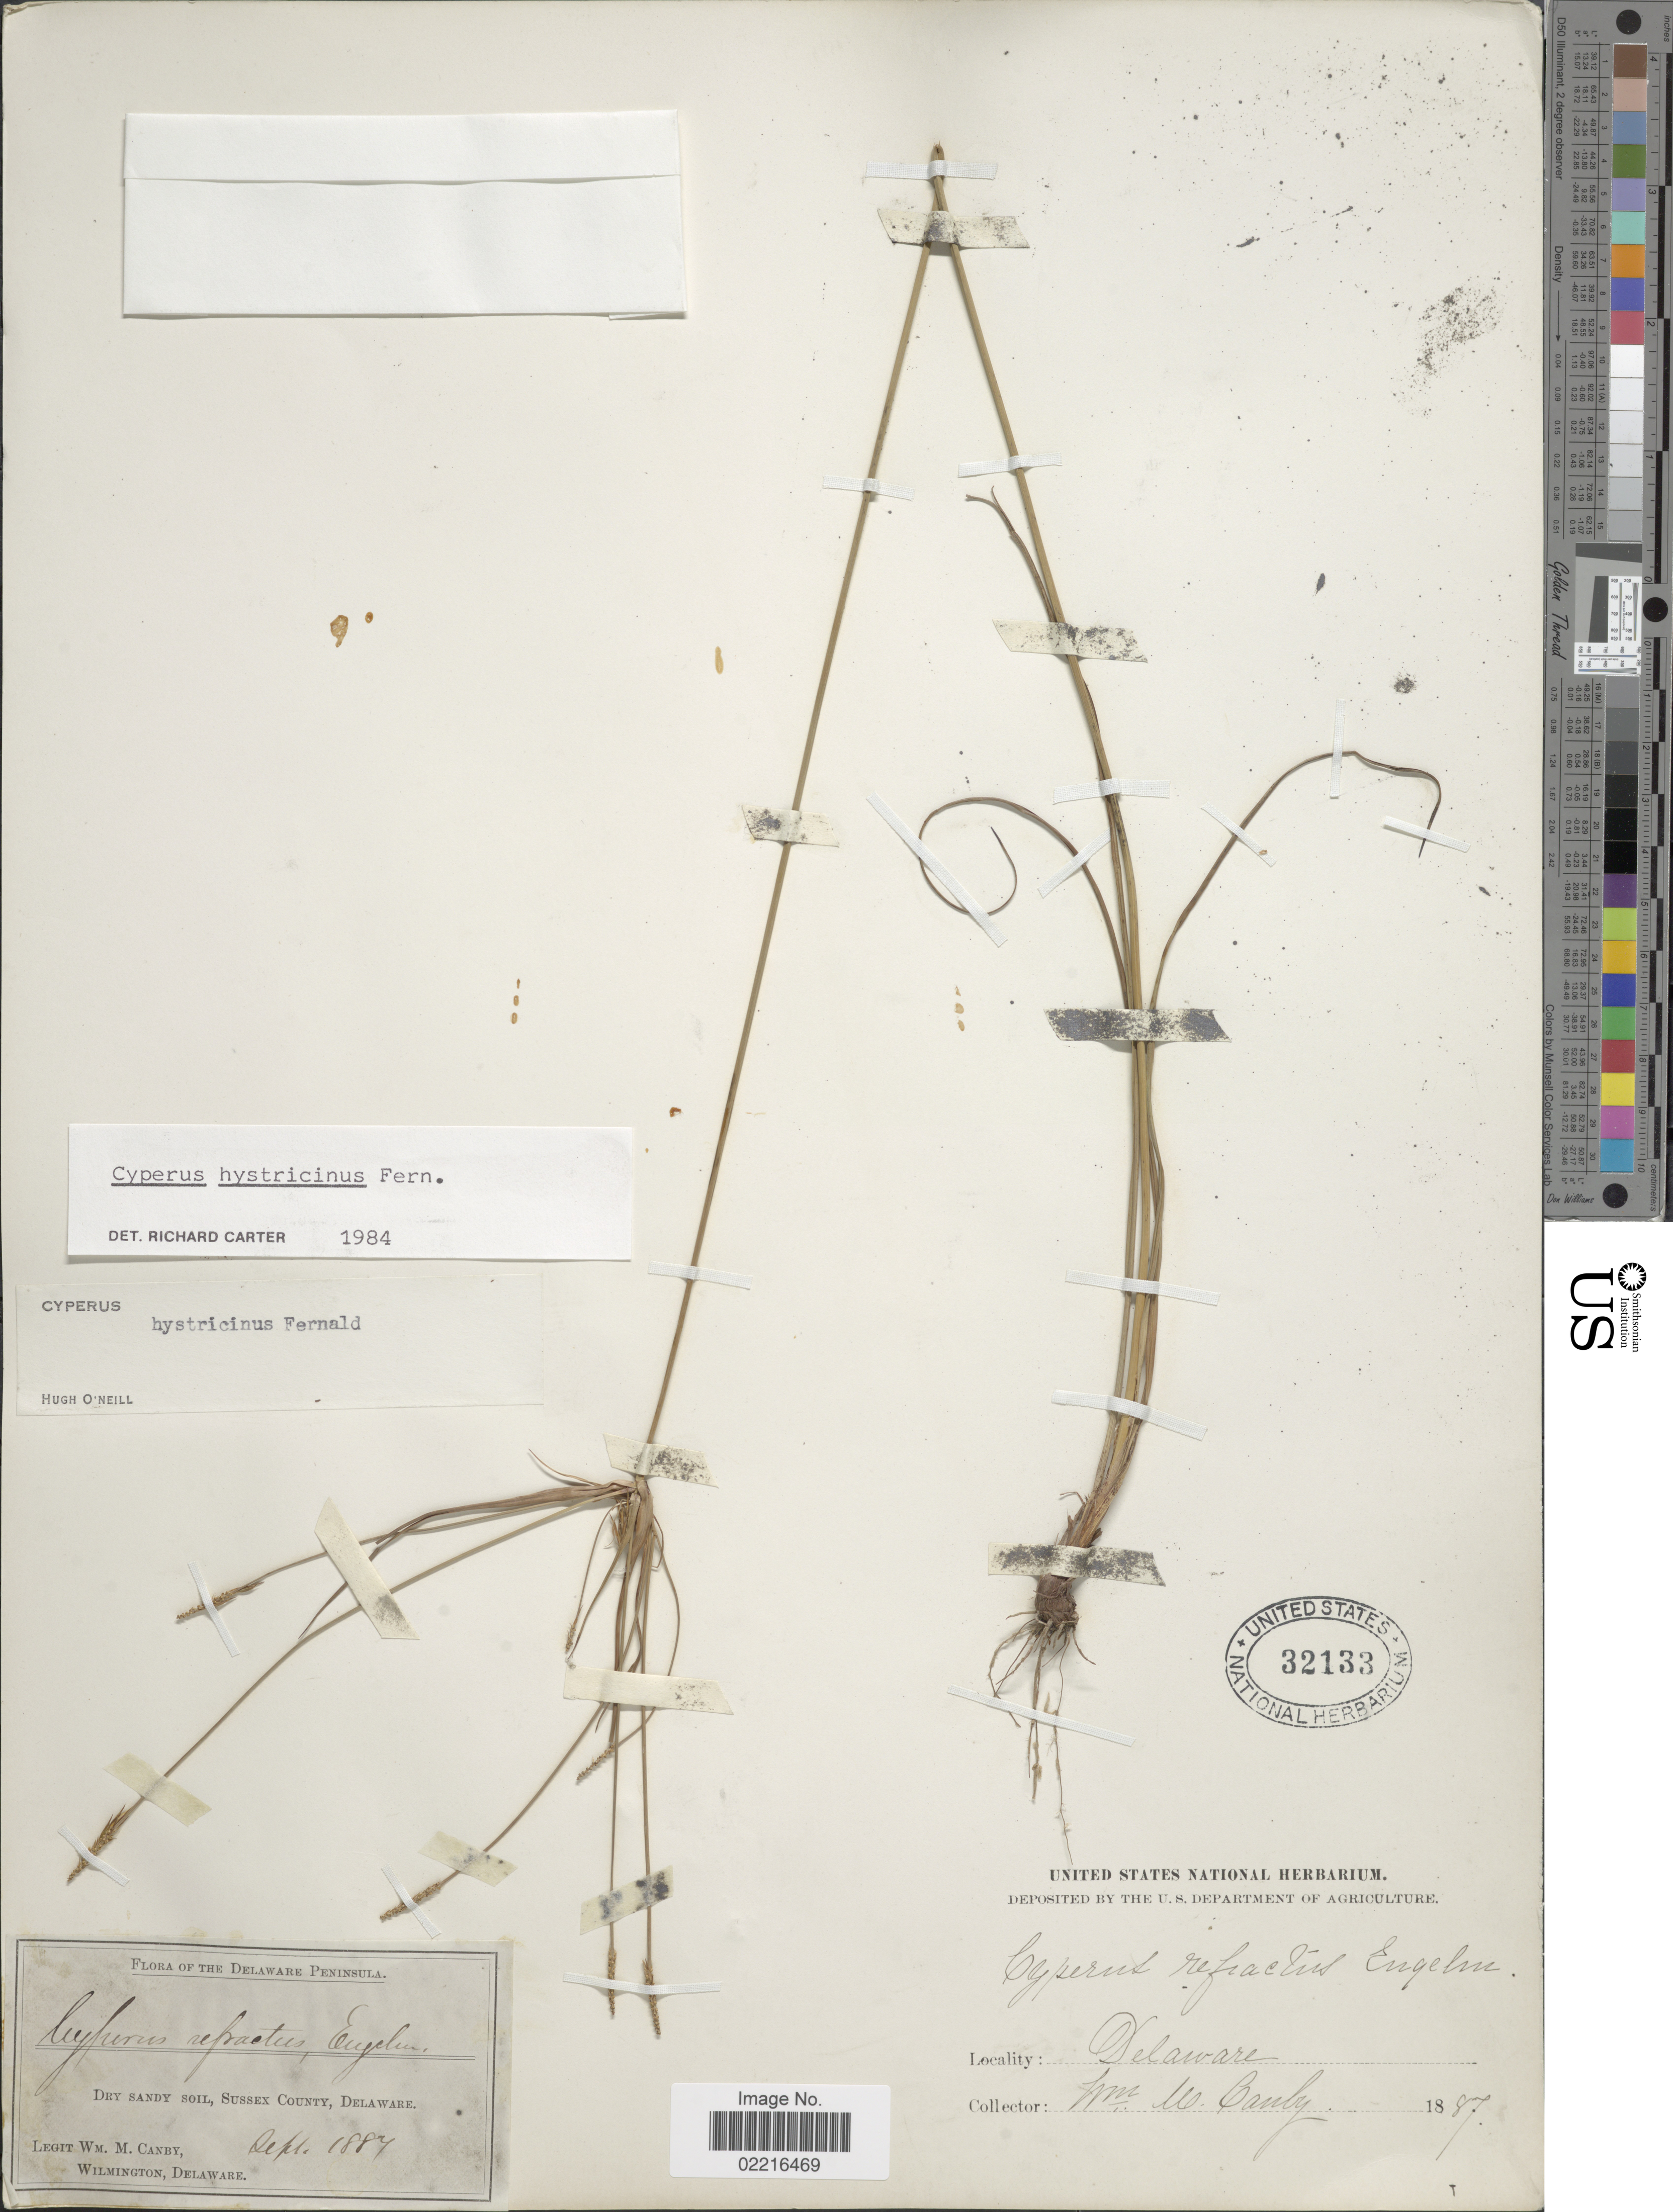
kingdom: Plantae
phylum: Tracheophyta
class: Liliopsida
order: Poales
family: Cyperaceae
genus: Cyperus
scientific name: Cyperus hystricinus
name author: Fernald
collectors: W. M. Canby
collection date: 1887-09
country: United States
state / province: Delaware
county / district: Sussex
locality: Delaware Peninsula, Sussex County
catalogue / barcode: US 32133